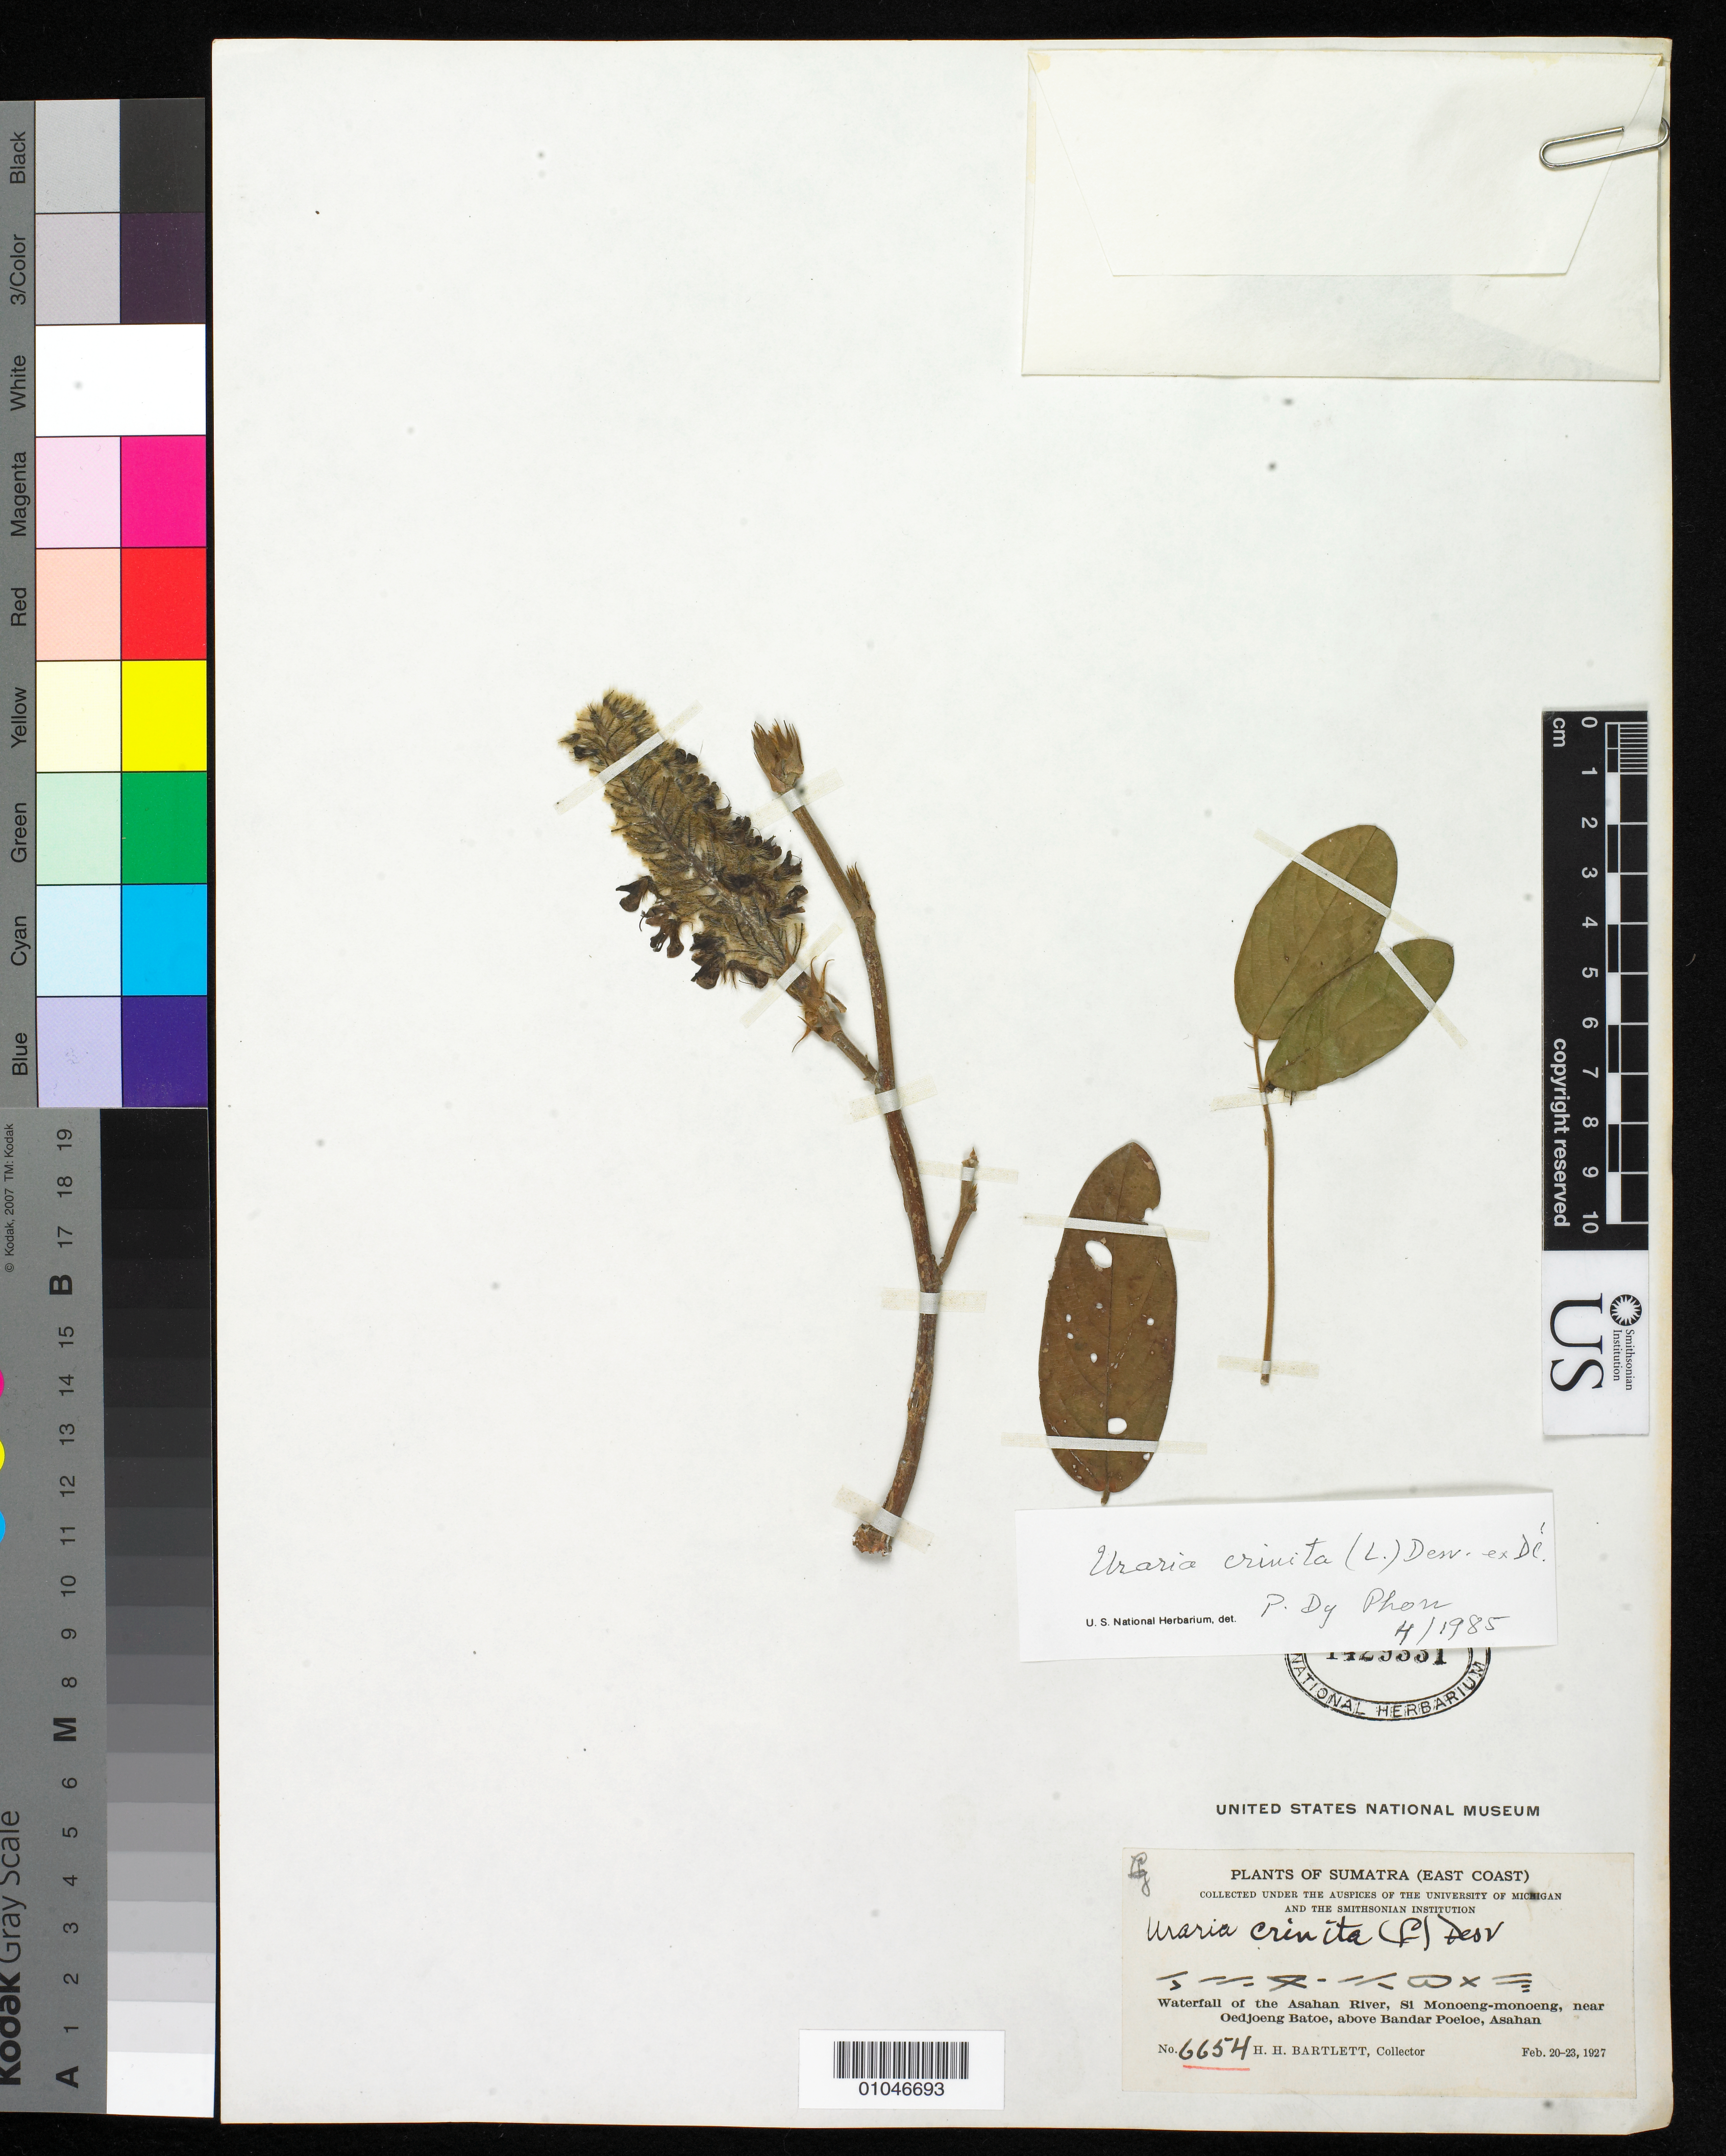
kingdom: Plantae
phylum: Tracheophyta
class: Magnoliopsida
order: Fabales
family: Fabaceae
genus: Uraria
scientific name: Uraria crinita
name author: (L.) Desv.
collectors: H. H. Bartlett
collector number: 6654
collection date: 1927-02-20/1927-02-23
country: Indonesia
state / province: Sumatra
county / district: Sumatera Utara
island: Sumatra I.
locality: (East Coast) Waterfall of the Asahan River, Si Monoeng-monoeng, near Oedjoeng Batoe, above Bandar Poeloe, Asahan, Sumatra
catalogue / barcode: US 1429331